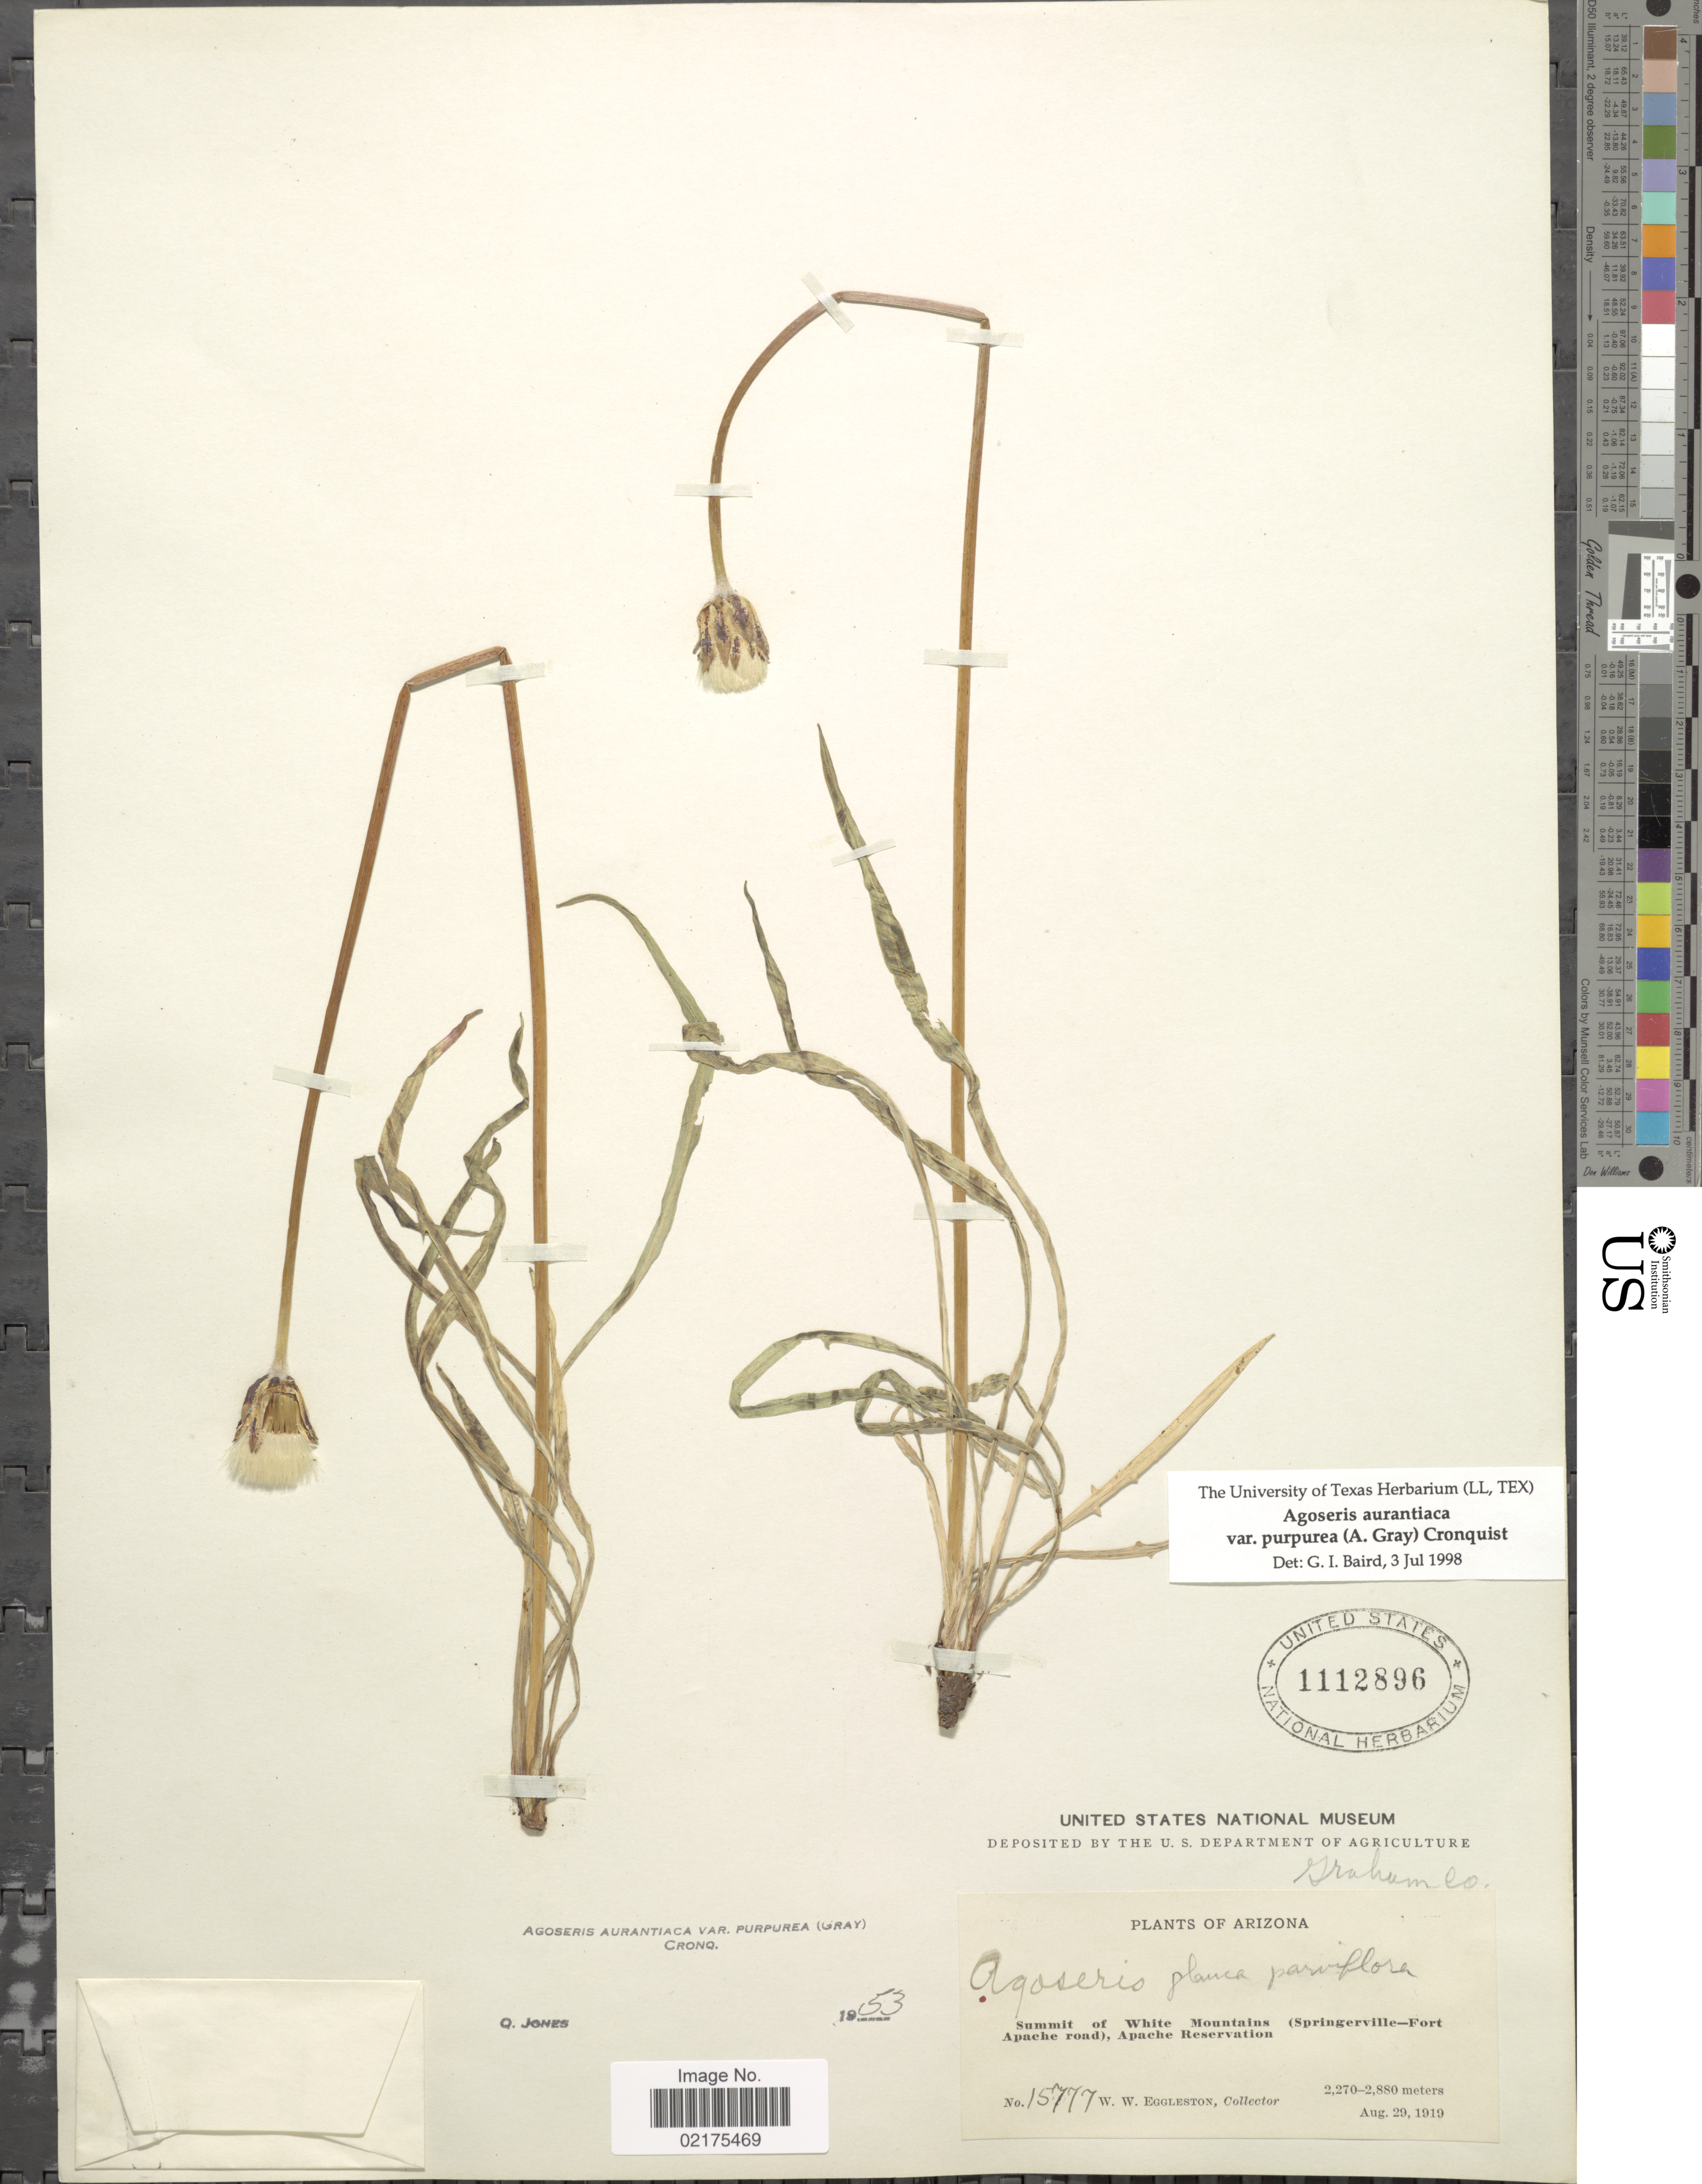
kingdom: Plantae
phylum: Tracheophyta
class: Magnoliopsida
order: Asterales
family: Asteraceae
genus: Agoseris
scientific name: Agoseris aurantiaca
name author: (Hook.) Greene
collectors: W. W. Eggleston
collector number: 15777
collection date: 1919-08-29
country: United States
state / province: Arizona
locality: Summit of White Mountains ( Springerville-Fort Apache road), Apache Reservation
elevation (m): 2270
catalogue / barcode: US 1112896